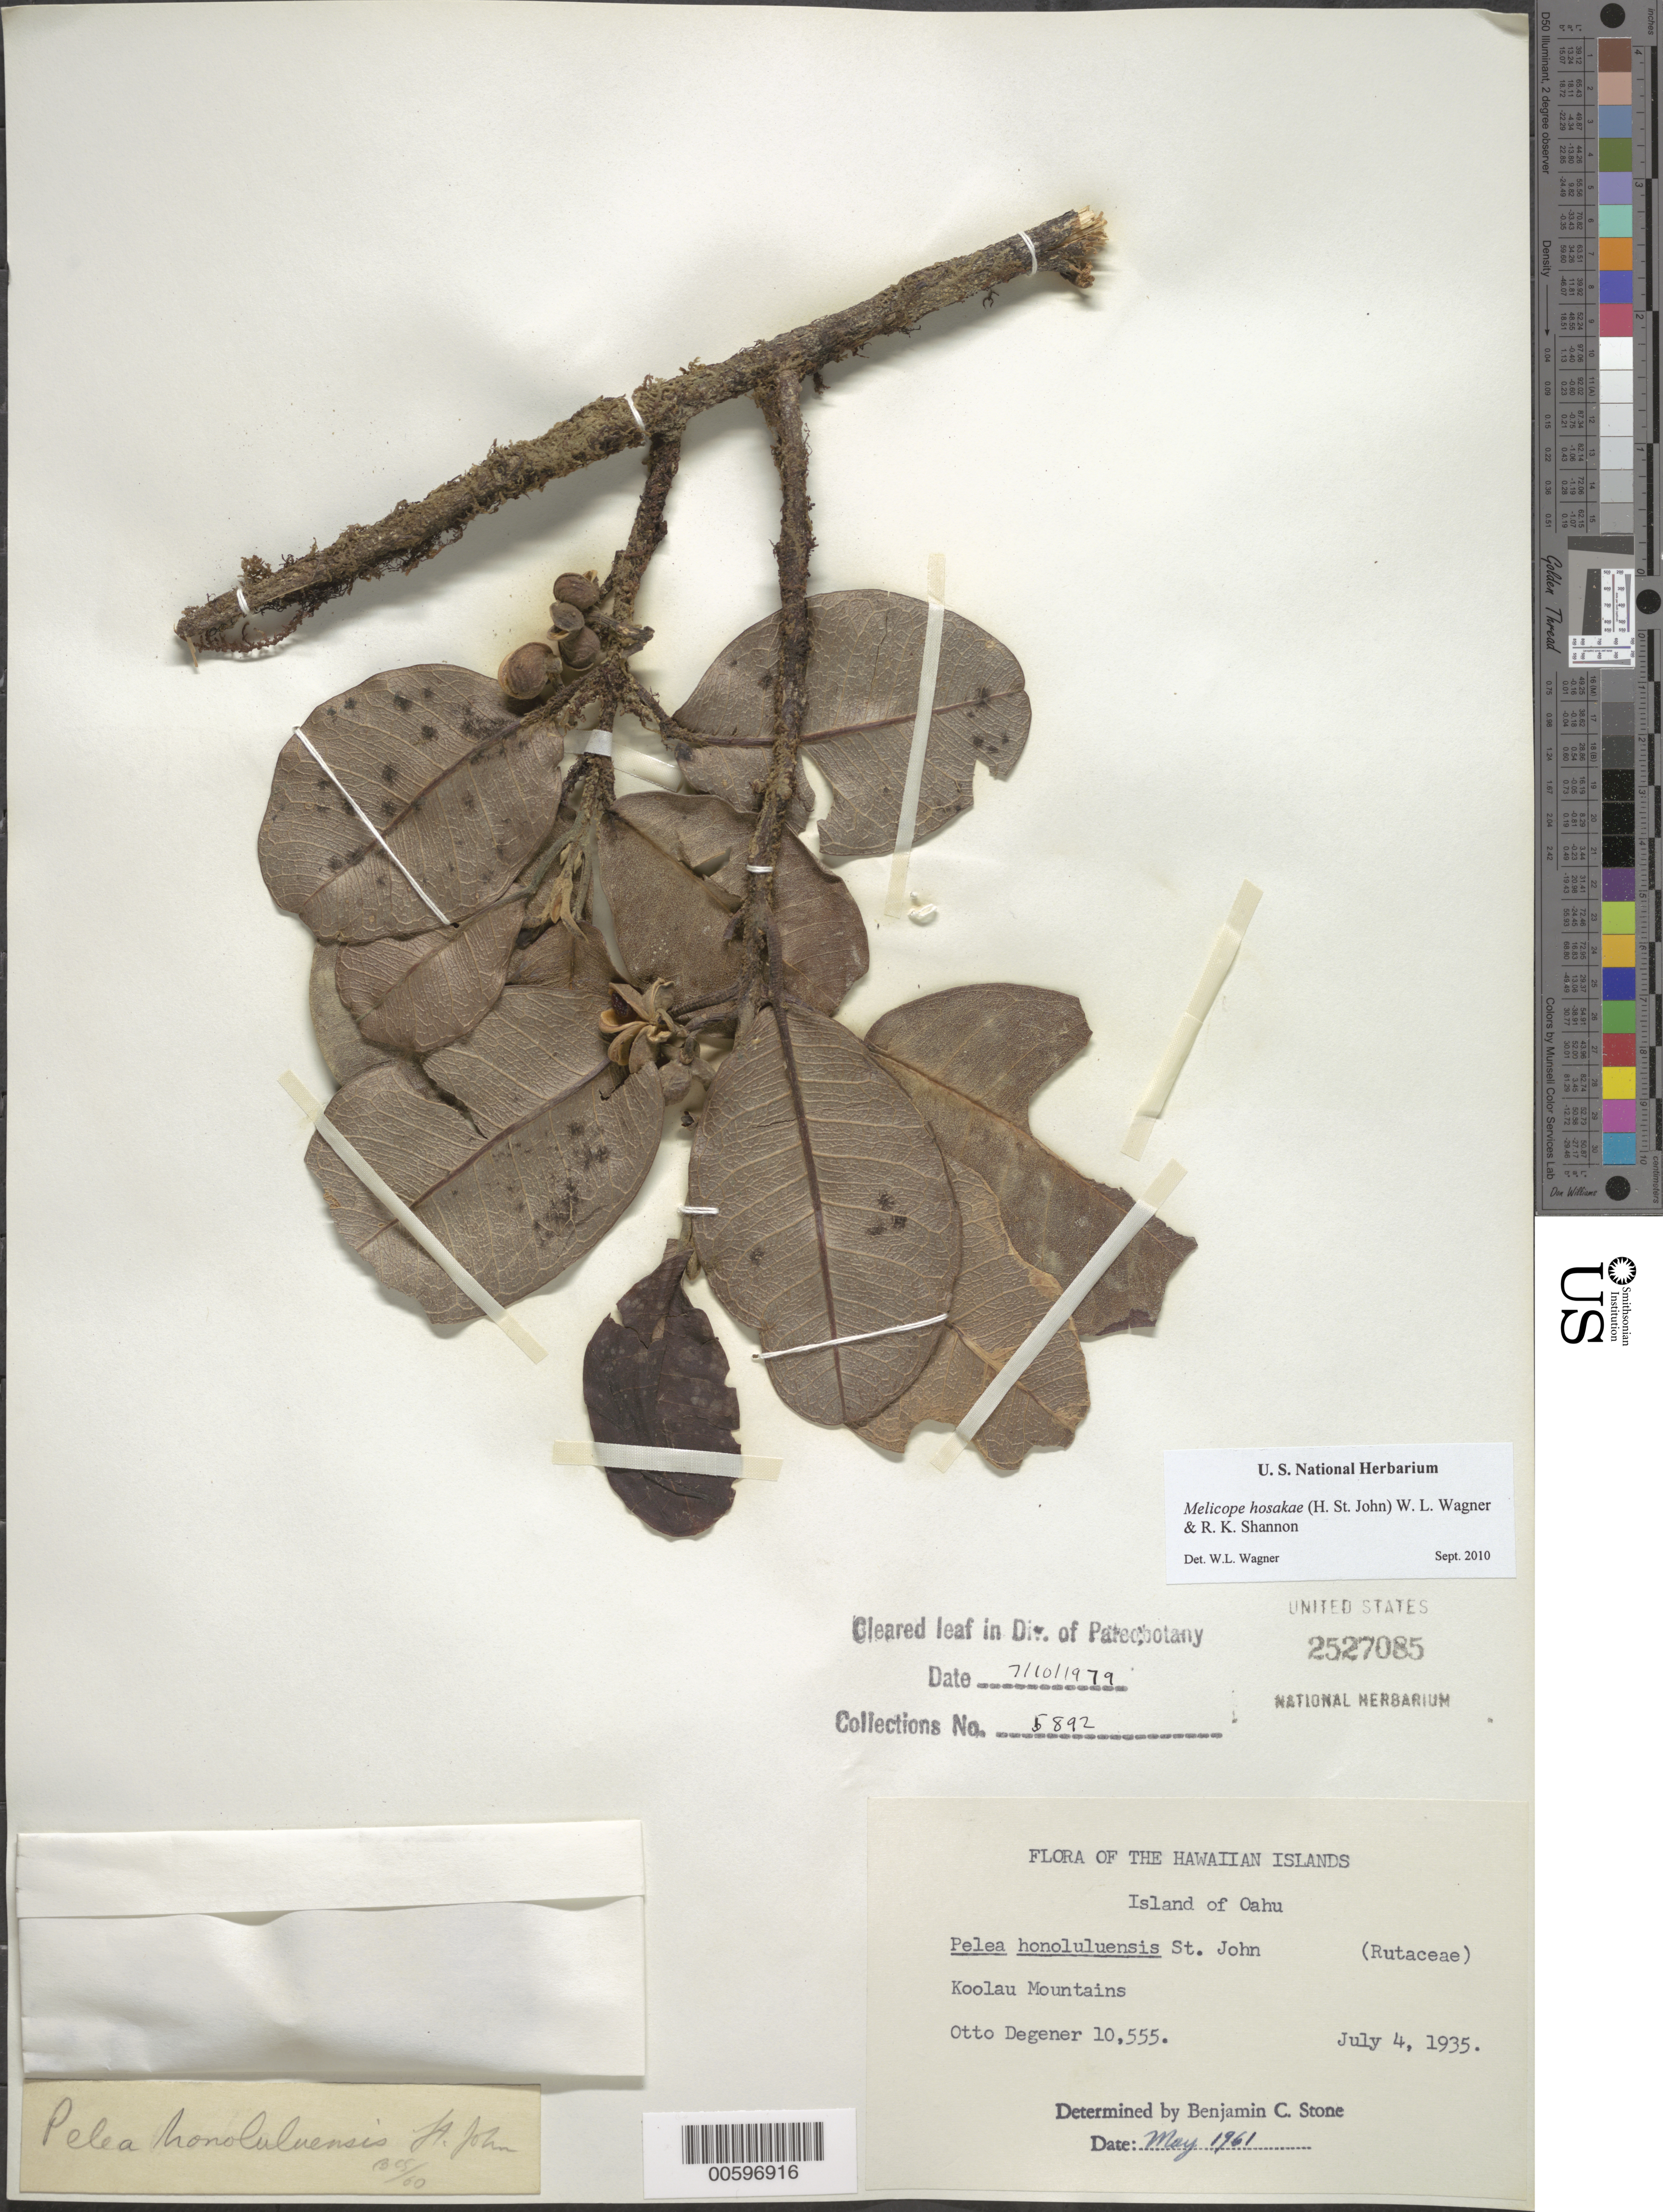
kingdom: Plantae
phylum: Tracheophyta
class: Magnoliopsida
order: Sapindales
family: Rutaceae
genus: Melicope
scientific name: Melicope hosakae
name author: (H. St. John) W.L. Wagner & R.K. Shannon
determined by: Wagner, W. L., (BOT), Smithsonian Institution - National Museum of Natural History (UNITED STATES)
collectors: O. Degener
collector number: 10555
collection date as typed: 4 Jul 1935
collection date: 1935-07-04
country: United States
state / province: Hawaii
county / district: Honolulu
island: Oahu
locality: Koolau Mts.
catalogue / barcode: US 2527085